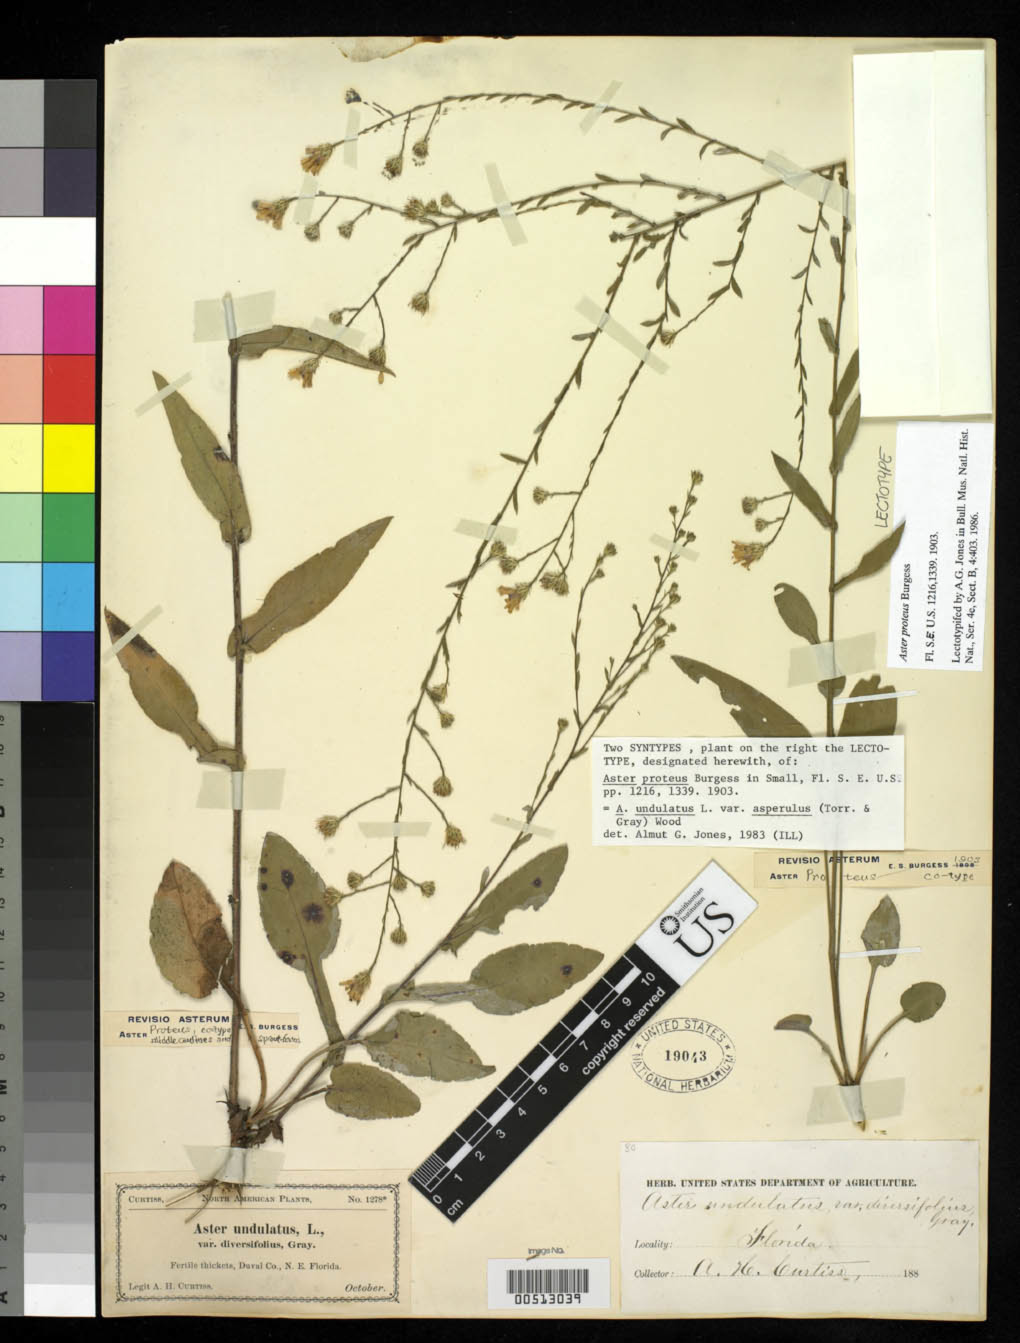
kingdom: Plantae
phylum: Tracheophyta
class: Magnoliopsida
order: Asterales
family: Asteraceae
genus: Aster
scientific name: Aster proteus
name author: E.S. Burgess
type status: Lectotype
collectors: A. H. Curtiss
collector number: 1278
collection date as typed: Oct 188-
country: United States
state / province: Florida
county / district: Duval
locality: NE Florida.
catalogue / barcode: US 19043